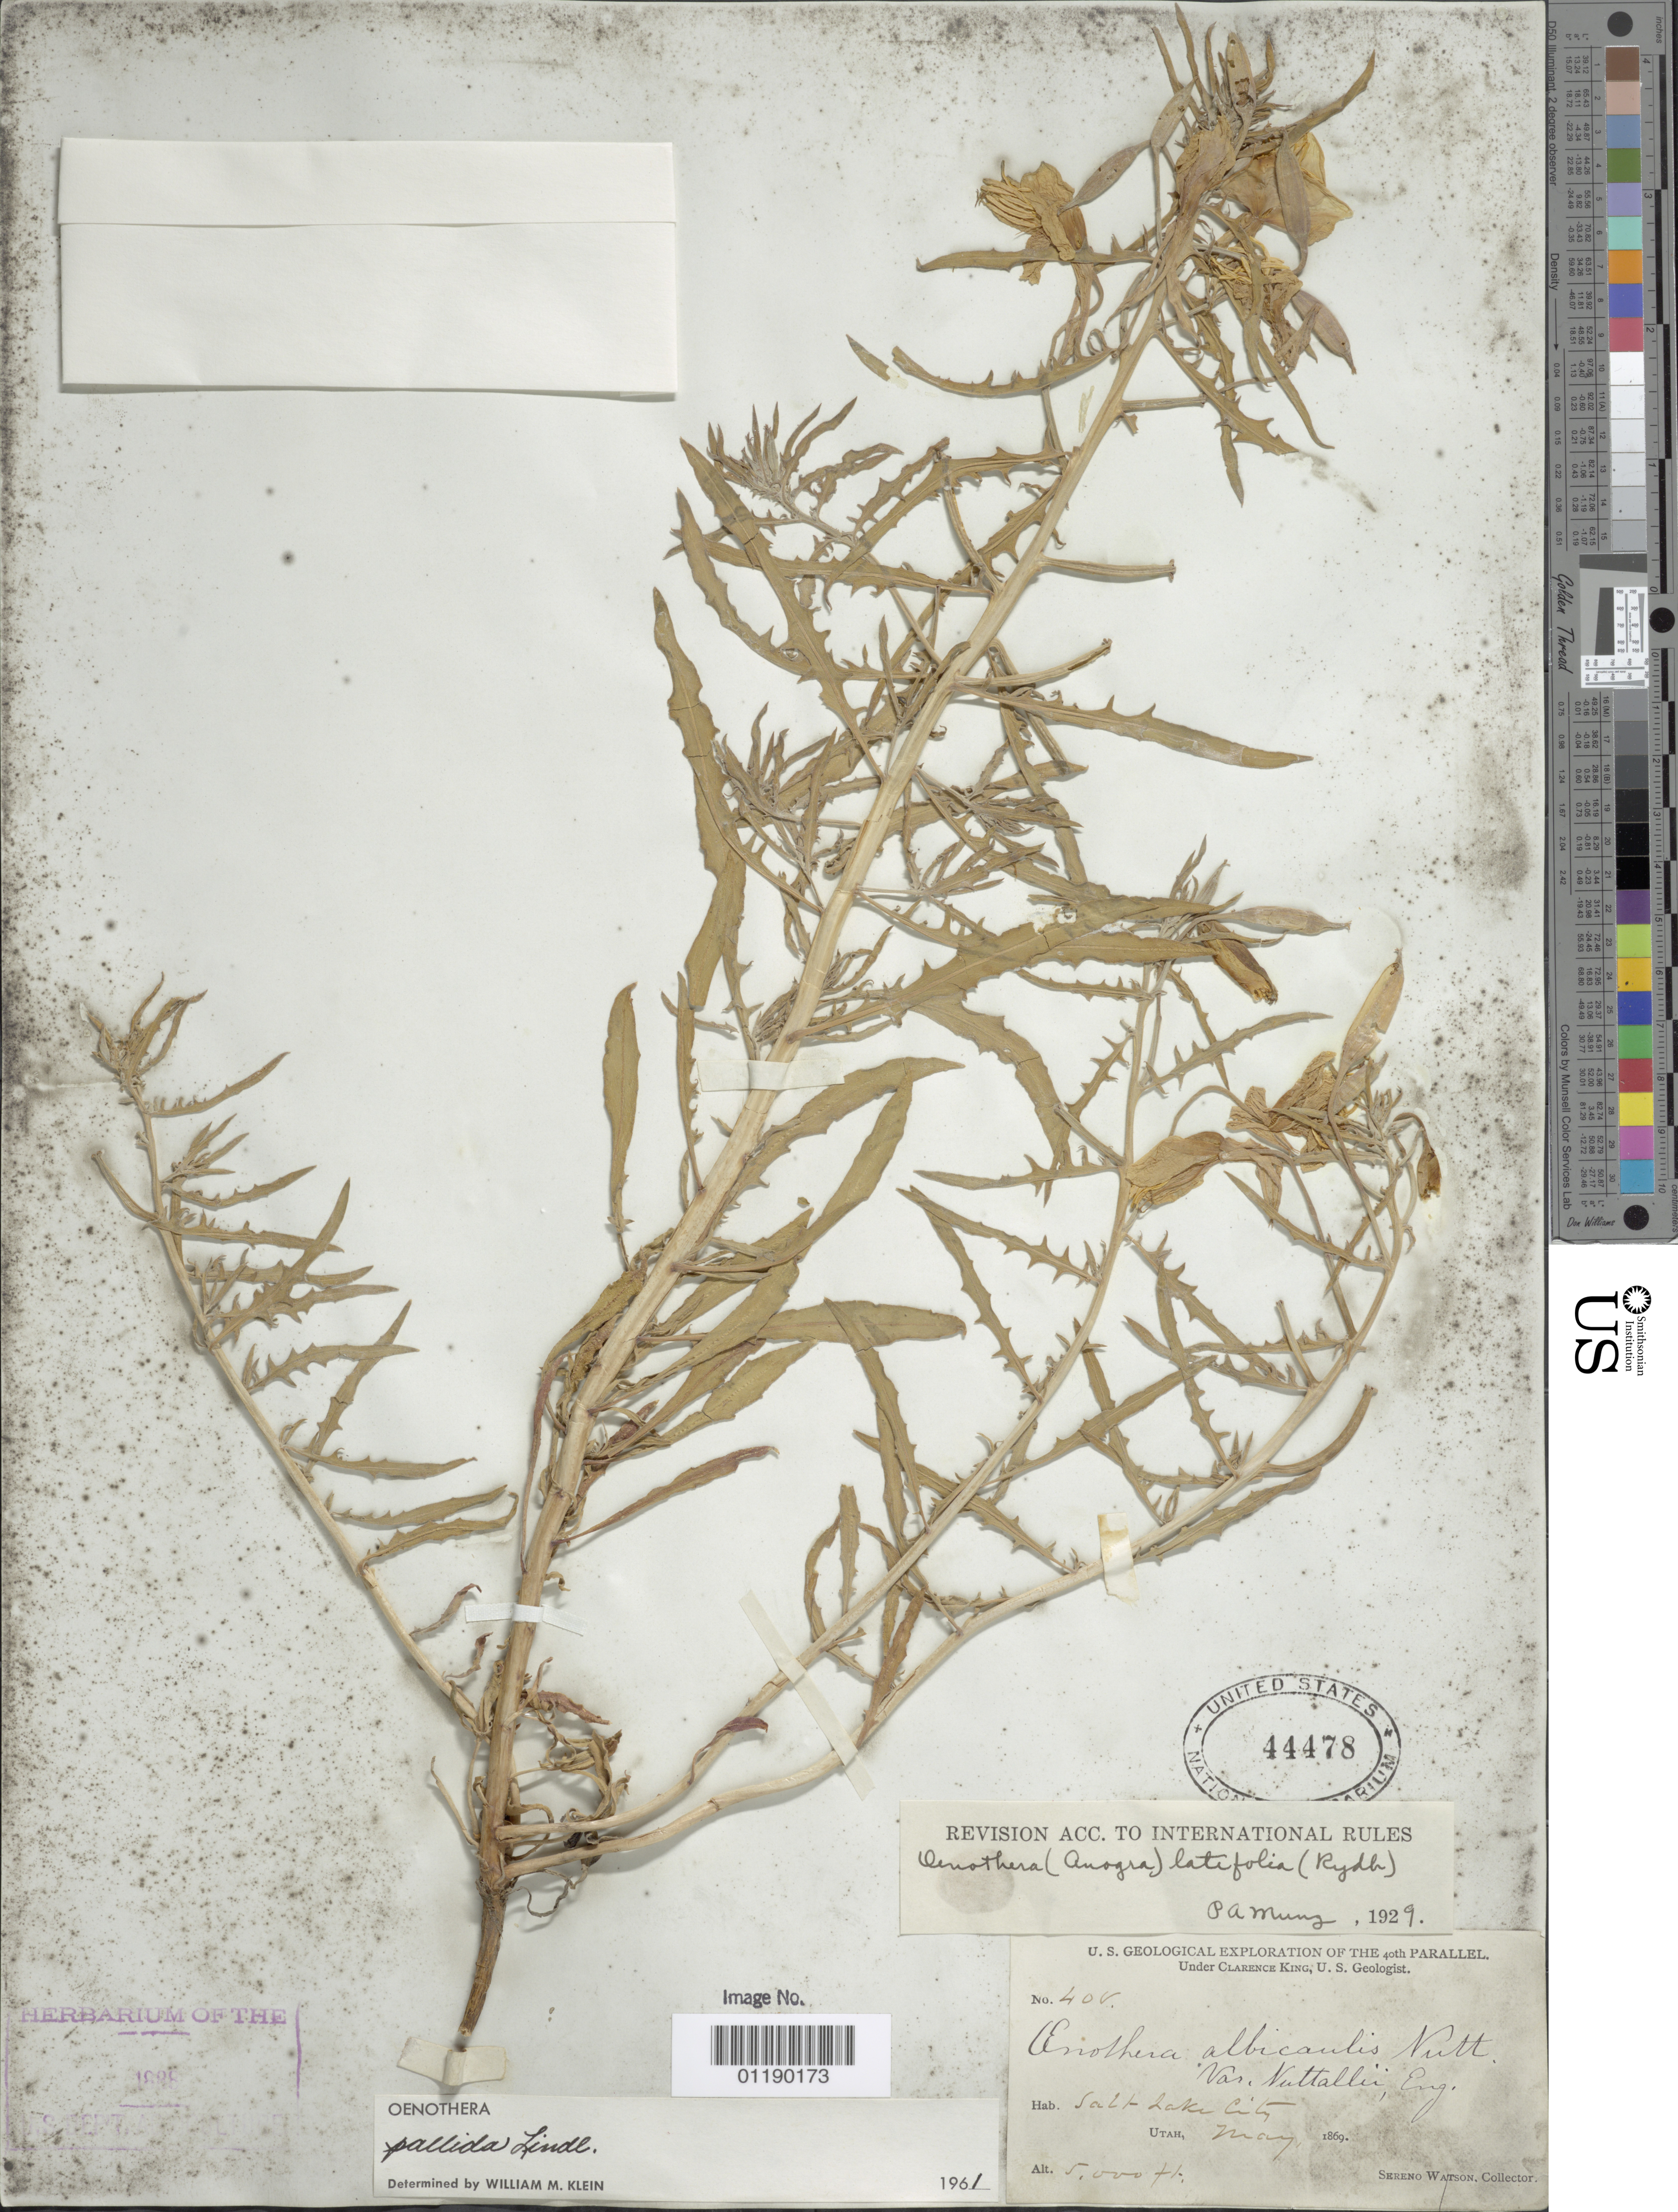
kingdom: Plantae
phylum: Tracheophyta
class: Magnoliopsida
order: Myrtales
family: Onagraceae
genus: Oenothera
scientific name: Oenothera pallida subsp. pallida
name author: Lindl.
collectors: S. Watson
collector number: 408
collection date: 1869-05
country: United States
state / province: Utah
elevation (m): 1524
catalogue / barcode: US 44478